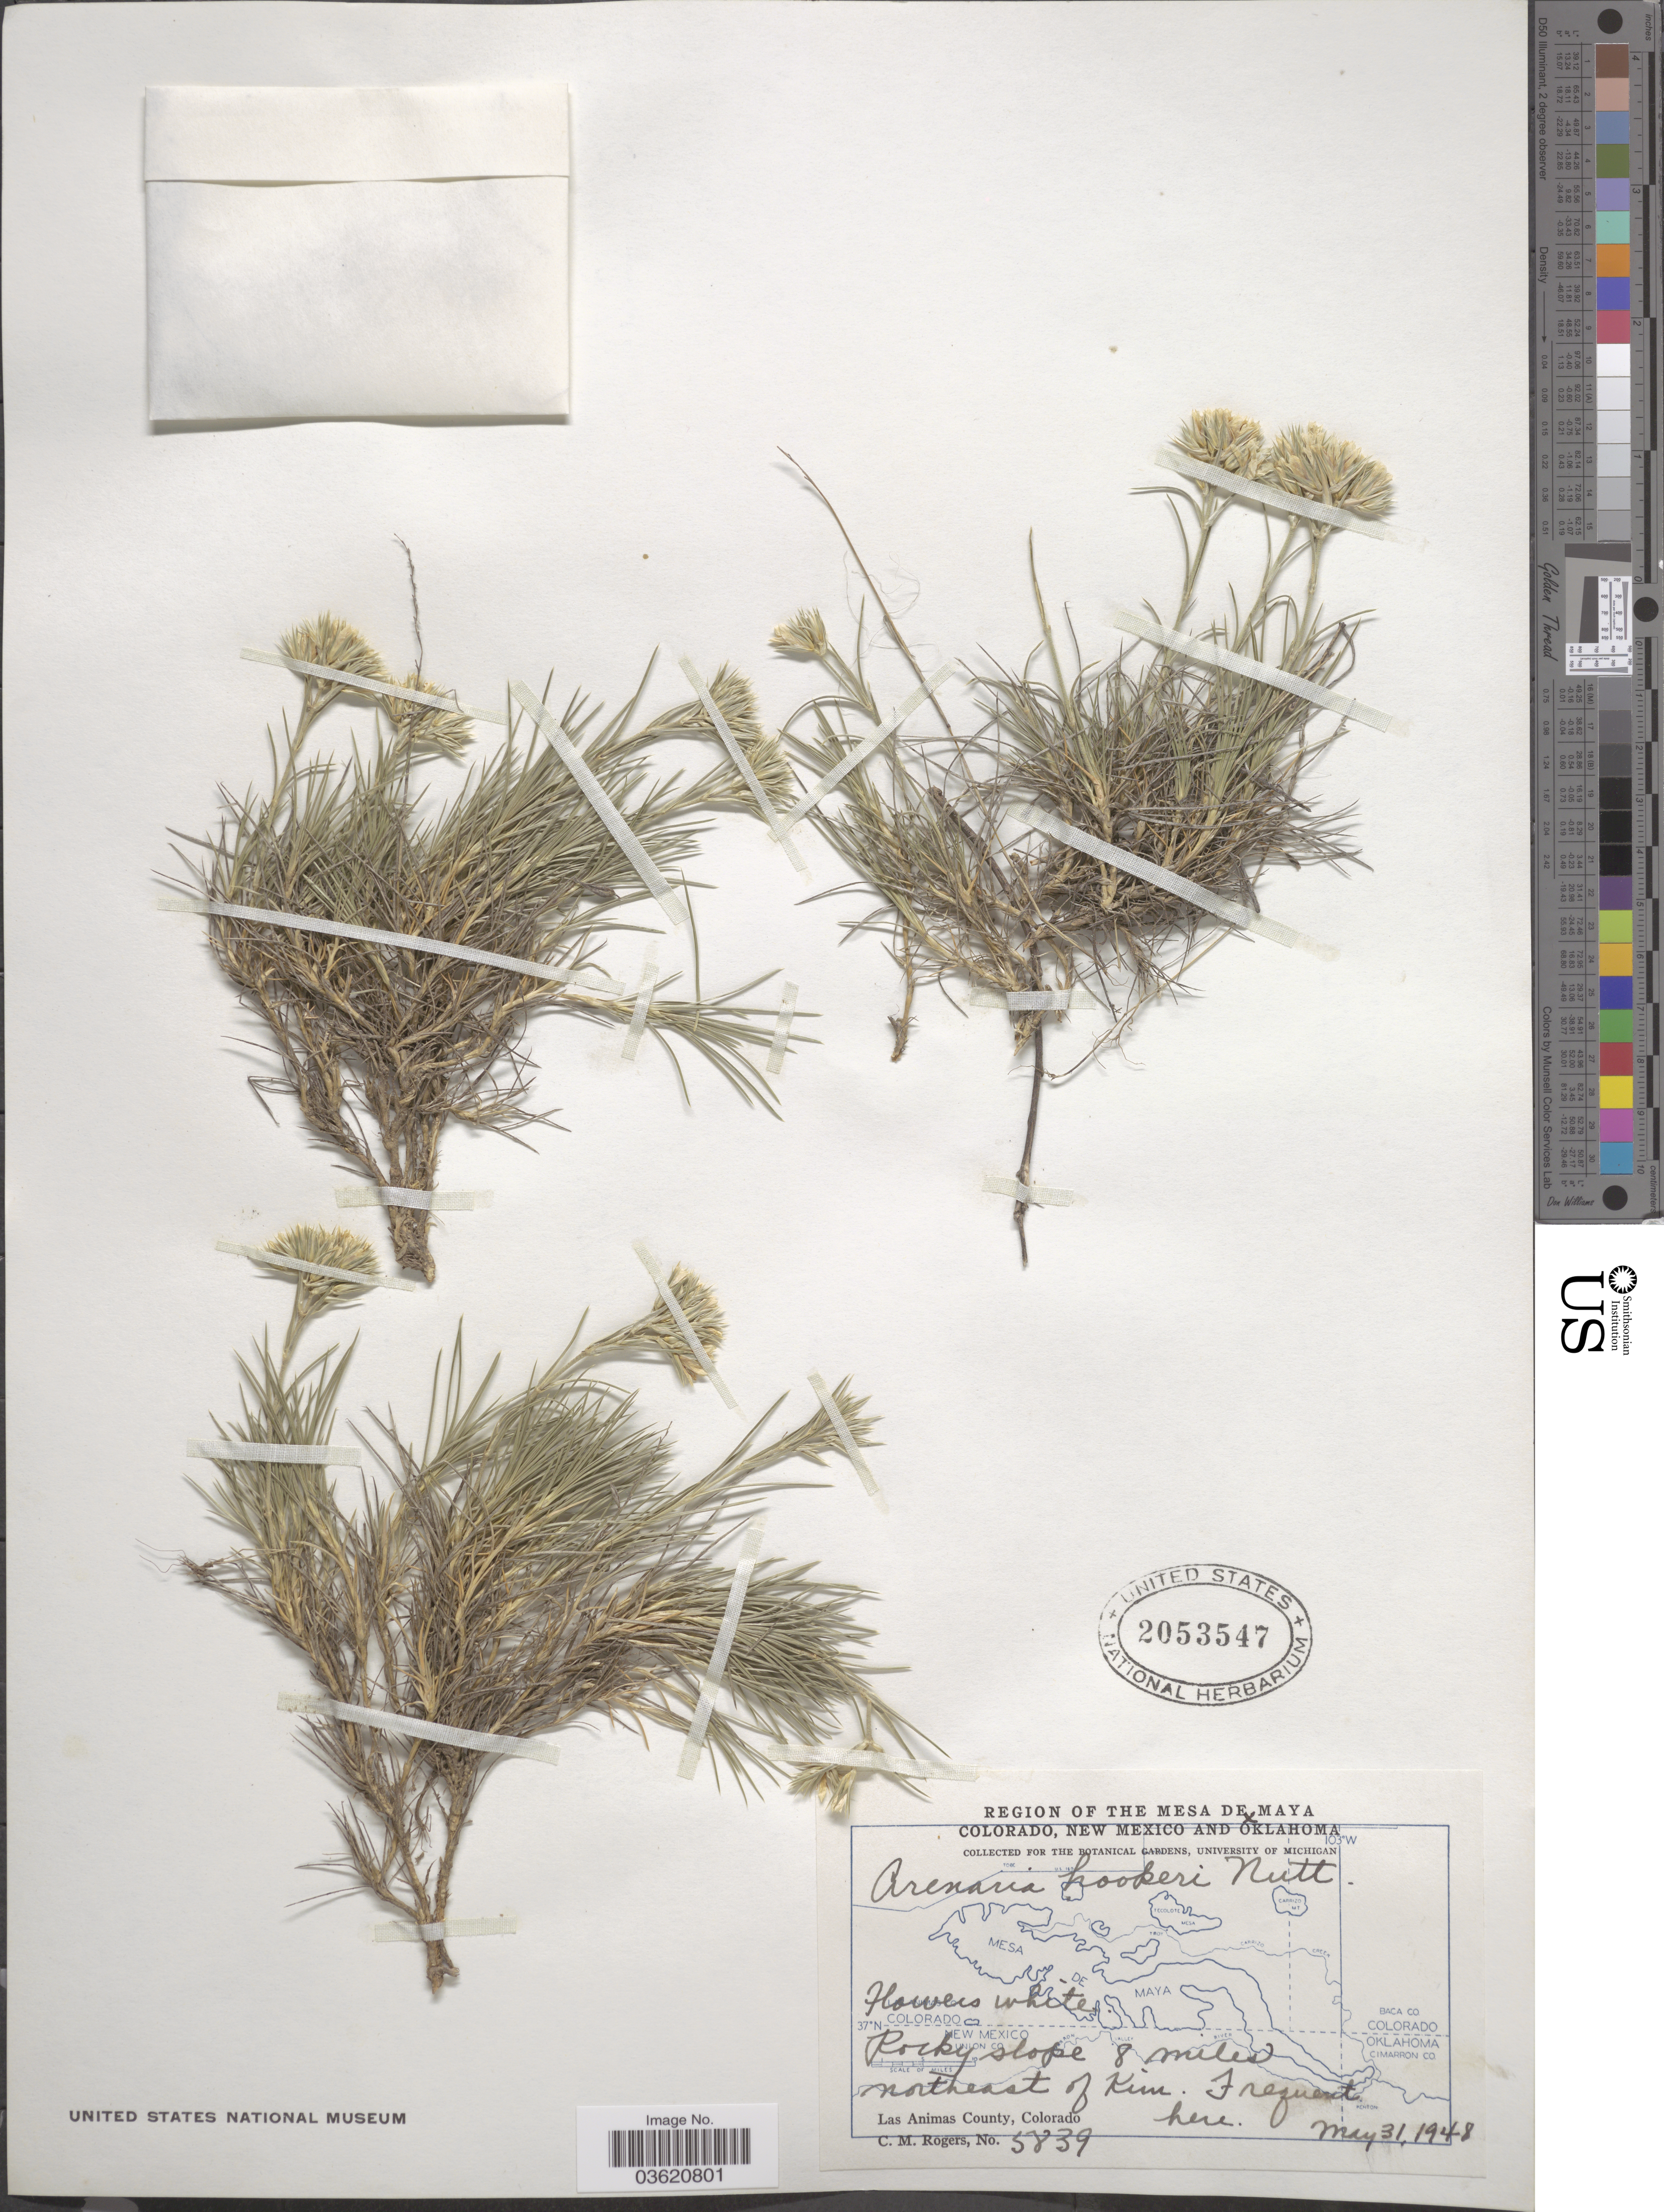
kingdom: Plantae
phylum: Tracheophyta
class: Magnoliopsida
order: Caryophyllales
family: Caryophyllaceae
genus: Eremogone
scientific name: Eremogone hookeri var. pinetorum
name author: (A. Nelson) Dorn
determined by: Strong, Mark T., (BOT), Smithsonian Institution - National Museum of Natural History (UNITED STATES)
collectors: C. M. Rogers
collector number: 5839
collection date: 1948-05-31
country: United States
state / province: Colorado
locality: Region of the Mesa de Maya. 8 miles northeast of Kim. Las Animas County.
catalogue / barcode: US 2053547